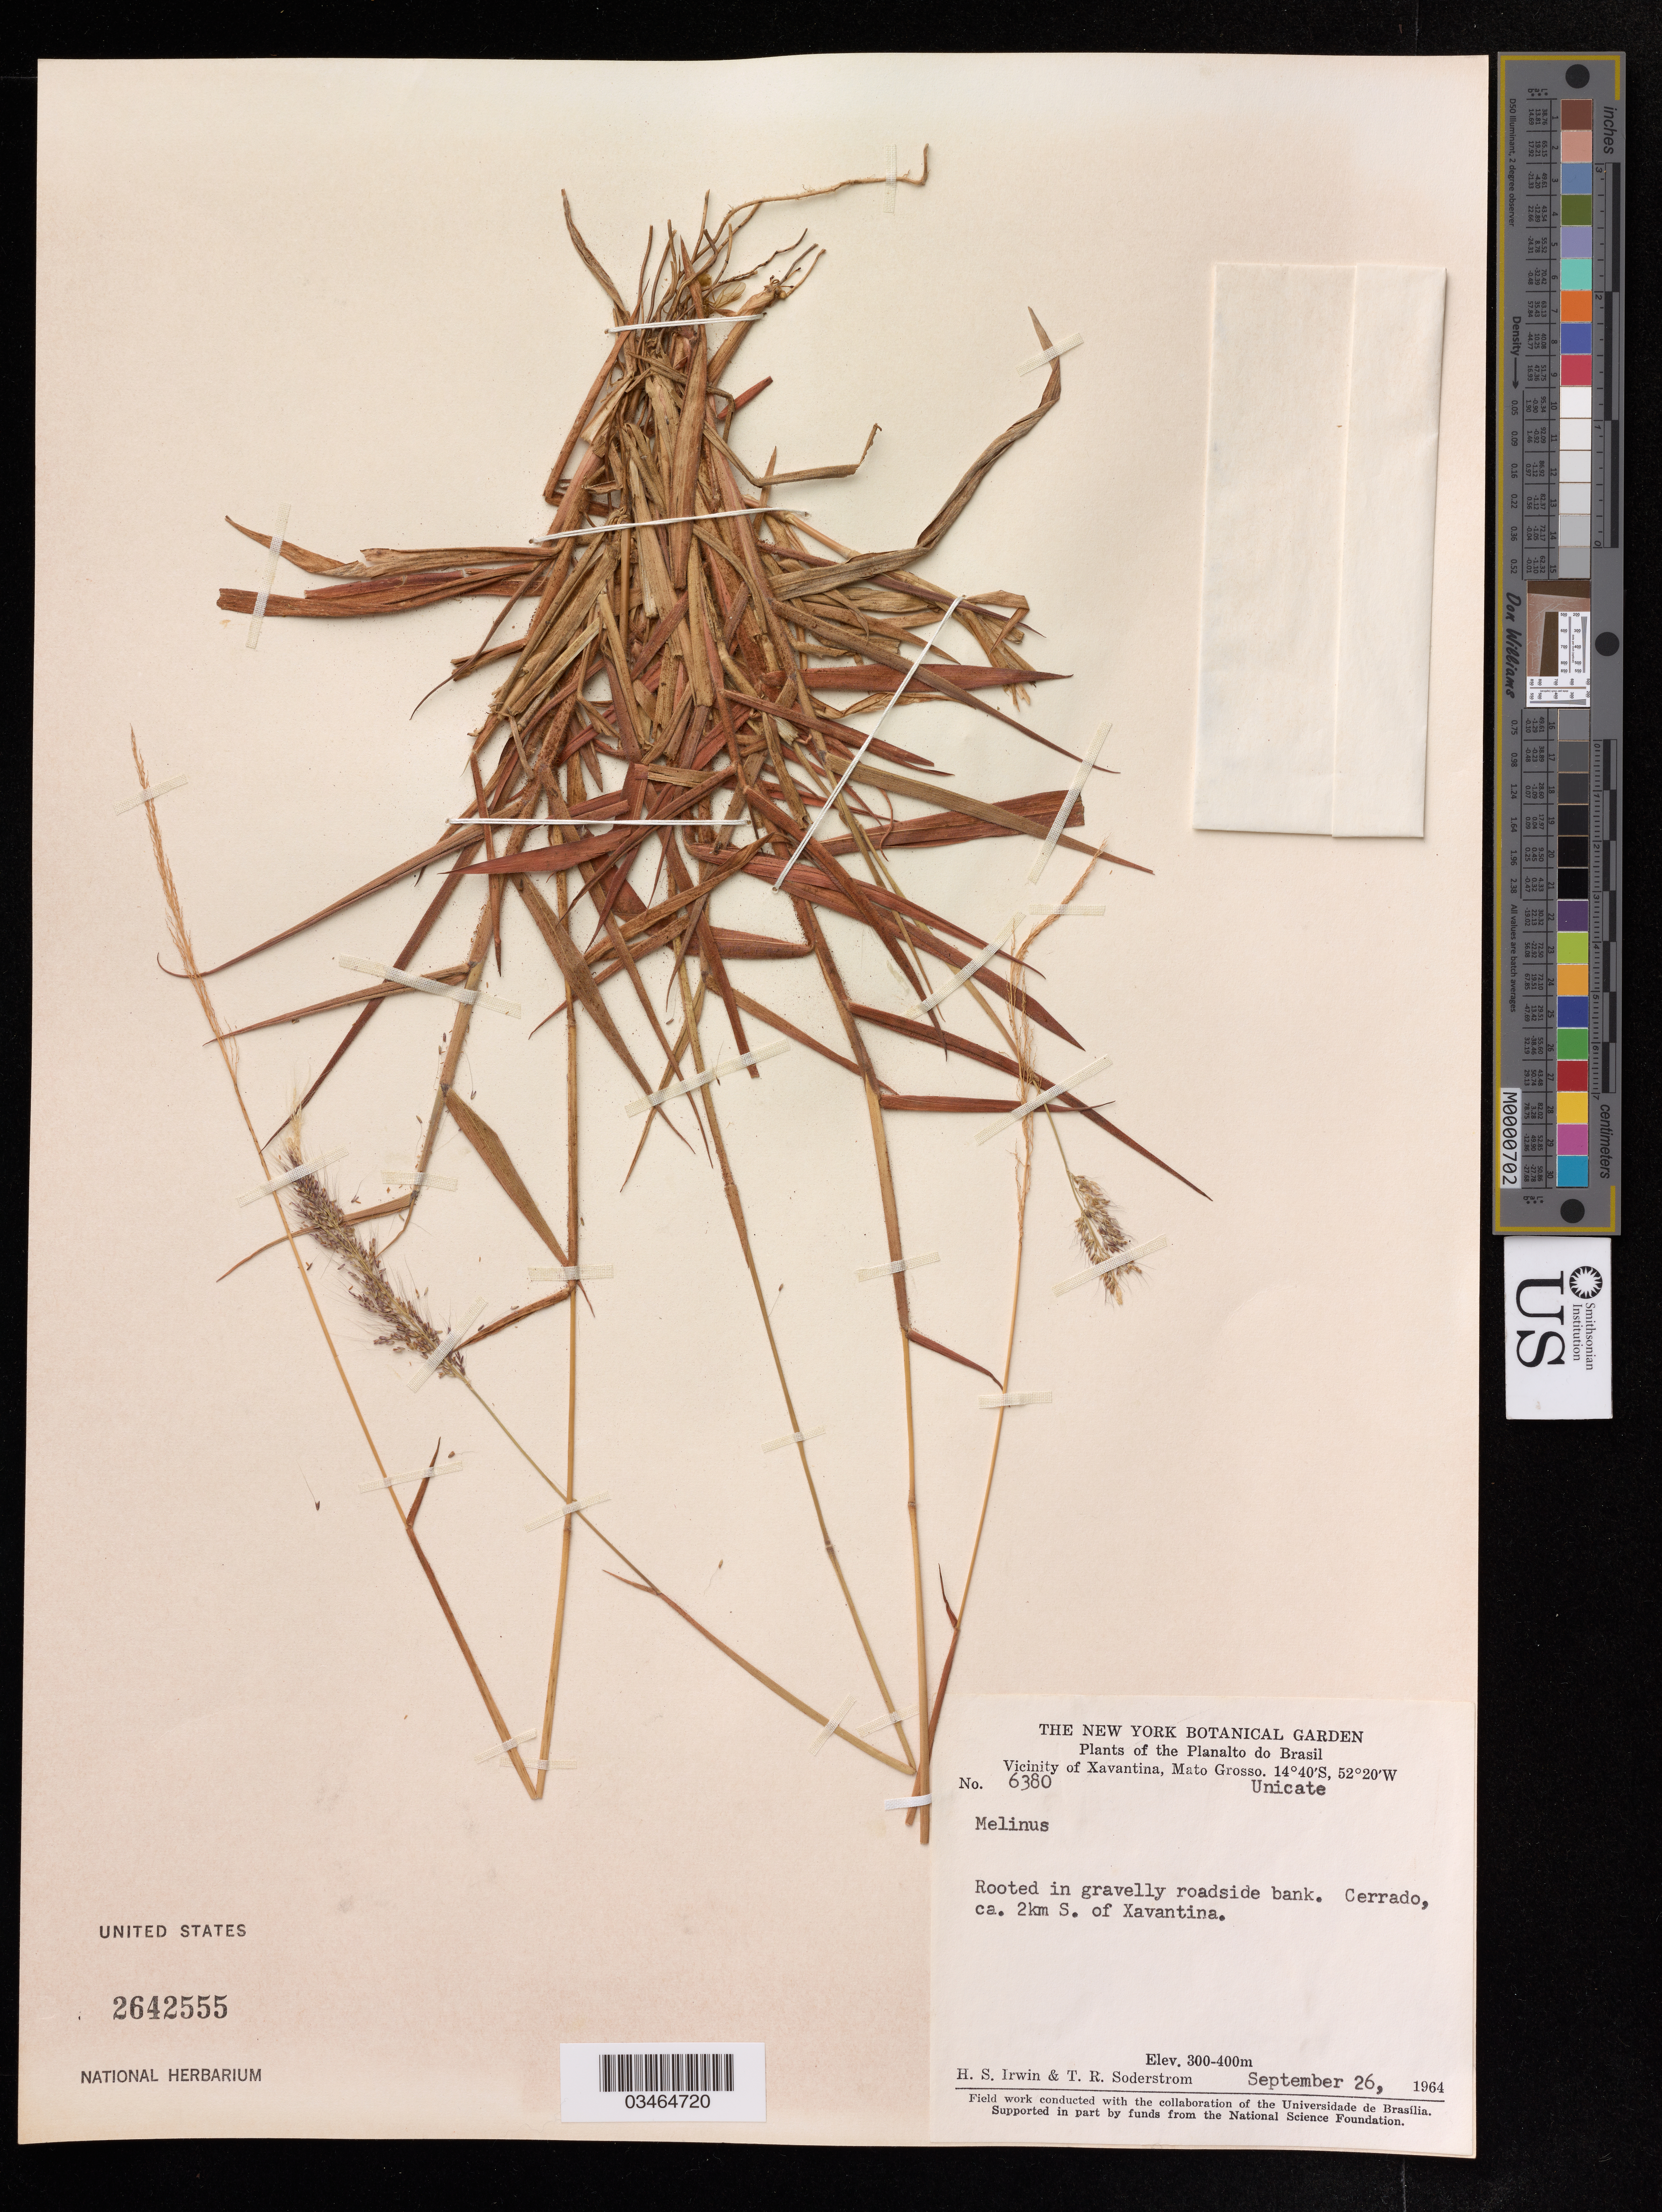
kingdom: Plantae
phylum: Tracheophyta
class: Liliopsida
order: Poales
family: Poaceae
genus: Melinis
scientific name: Melinis sp.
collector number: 6380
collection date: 1964-09-26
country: Brazil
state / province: Mato Grosso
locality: The Planalto do Brasil. Vicinity of Xavantina. Cerrado, ca. 2km S. of Xavantina.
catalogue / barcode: US 2642555